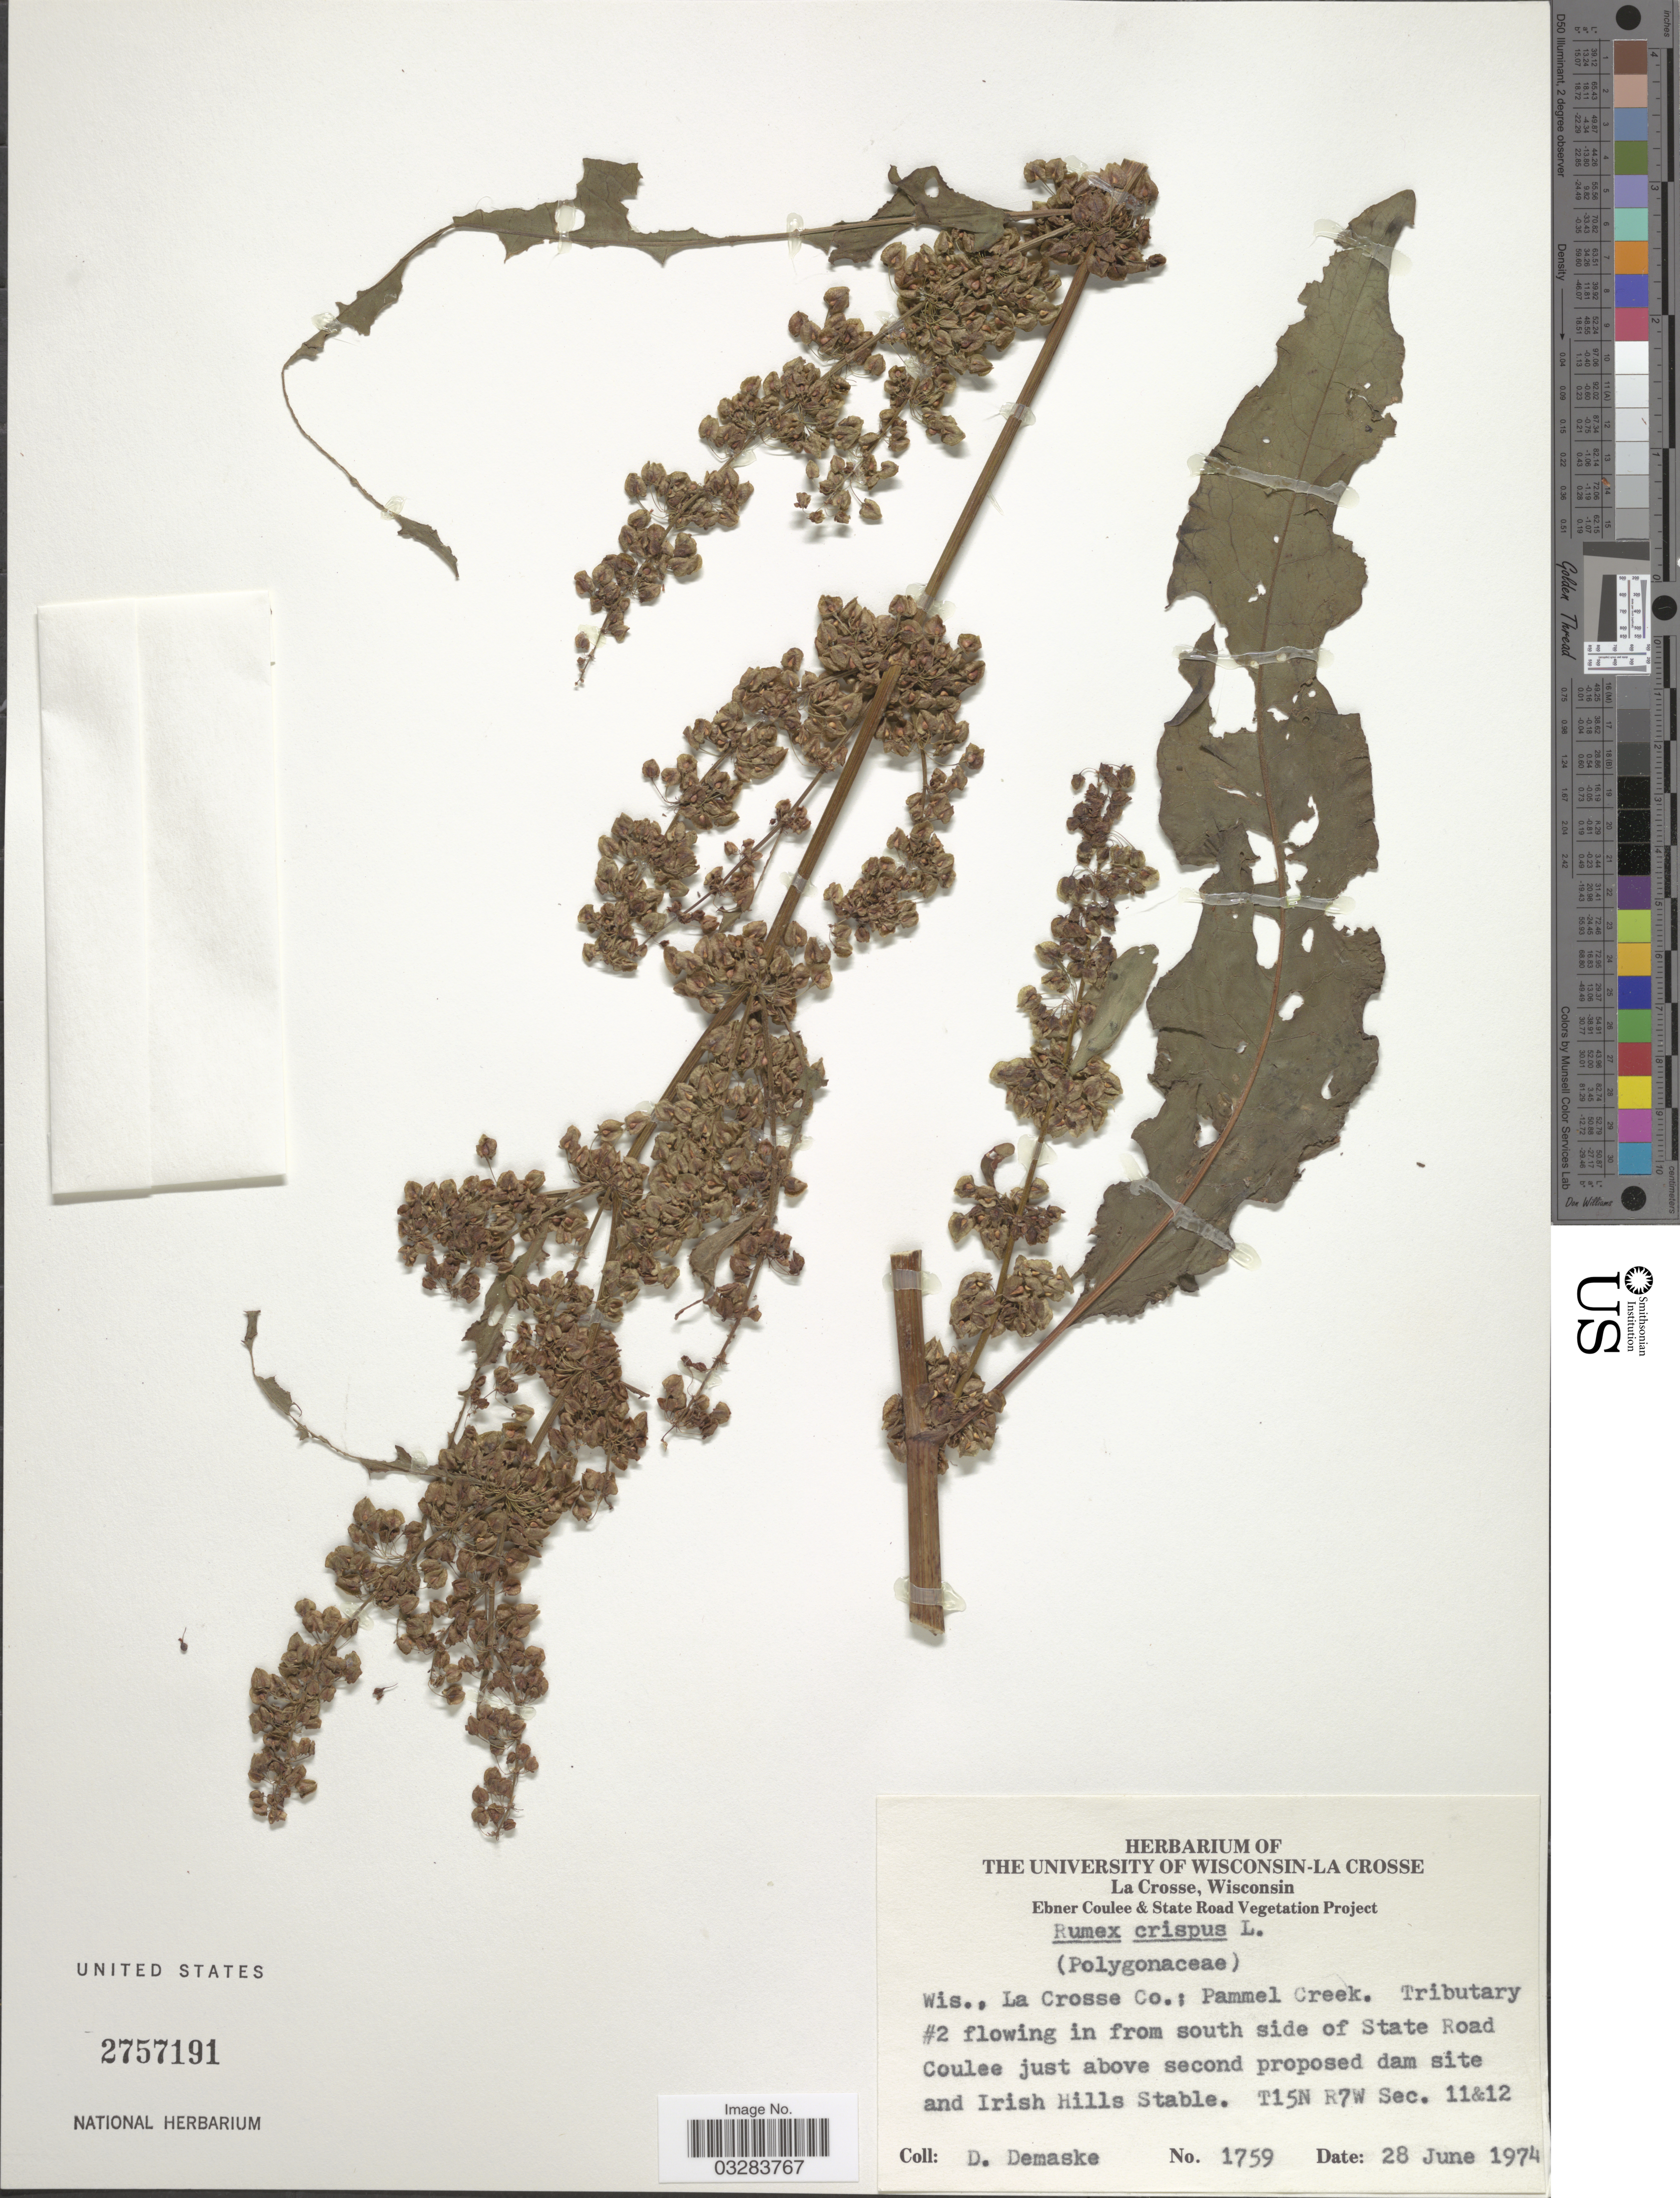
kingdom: Plantae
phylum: Tracheophyta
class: Magnoliopsida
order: Caryophyllales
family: Polygonaceae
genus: Rumex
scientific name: Rumex crispus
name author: L.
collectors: D. Demaske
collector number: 1759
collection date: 1974-06-28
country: United States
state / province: Wisconsin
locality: La Crosse Co.; Pammel Creek. Tributary #2 flowing in from south side of State Road Coulee just above second proposed dam site and Irish Hills Stable. T15N R7W Sec. 11&12.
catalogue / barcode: US 2757191